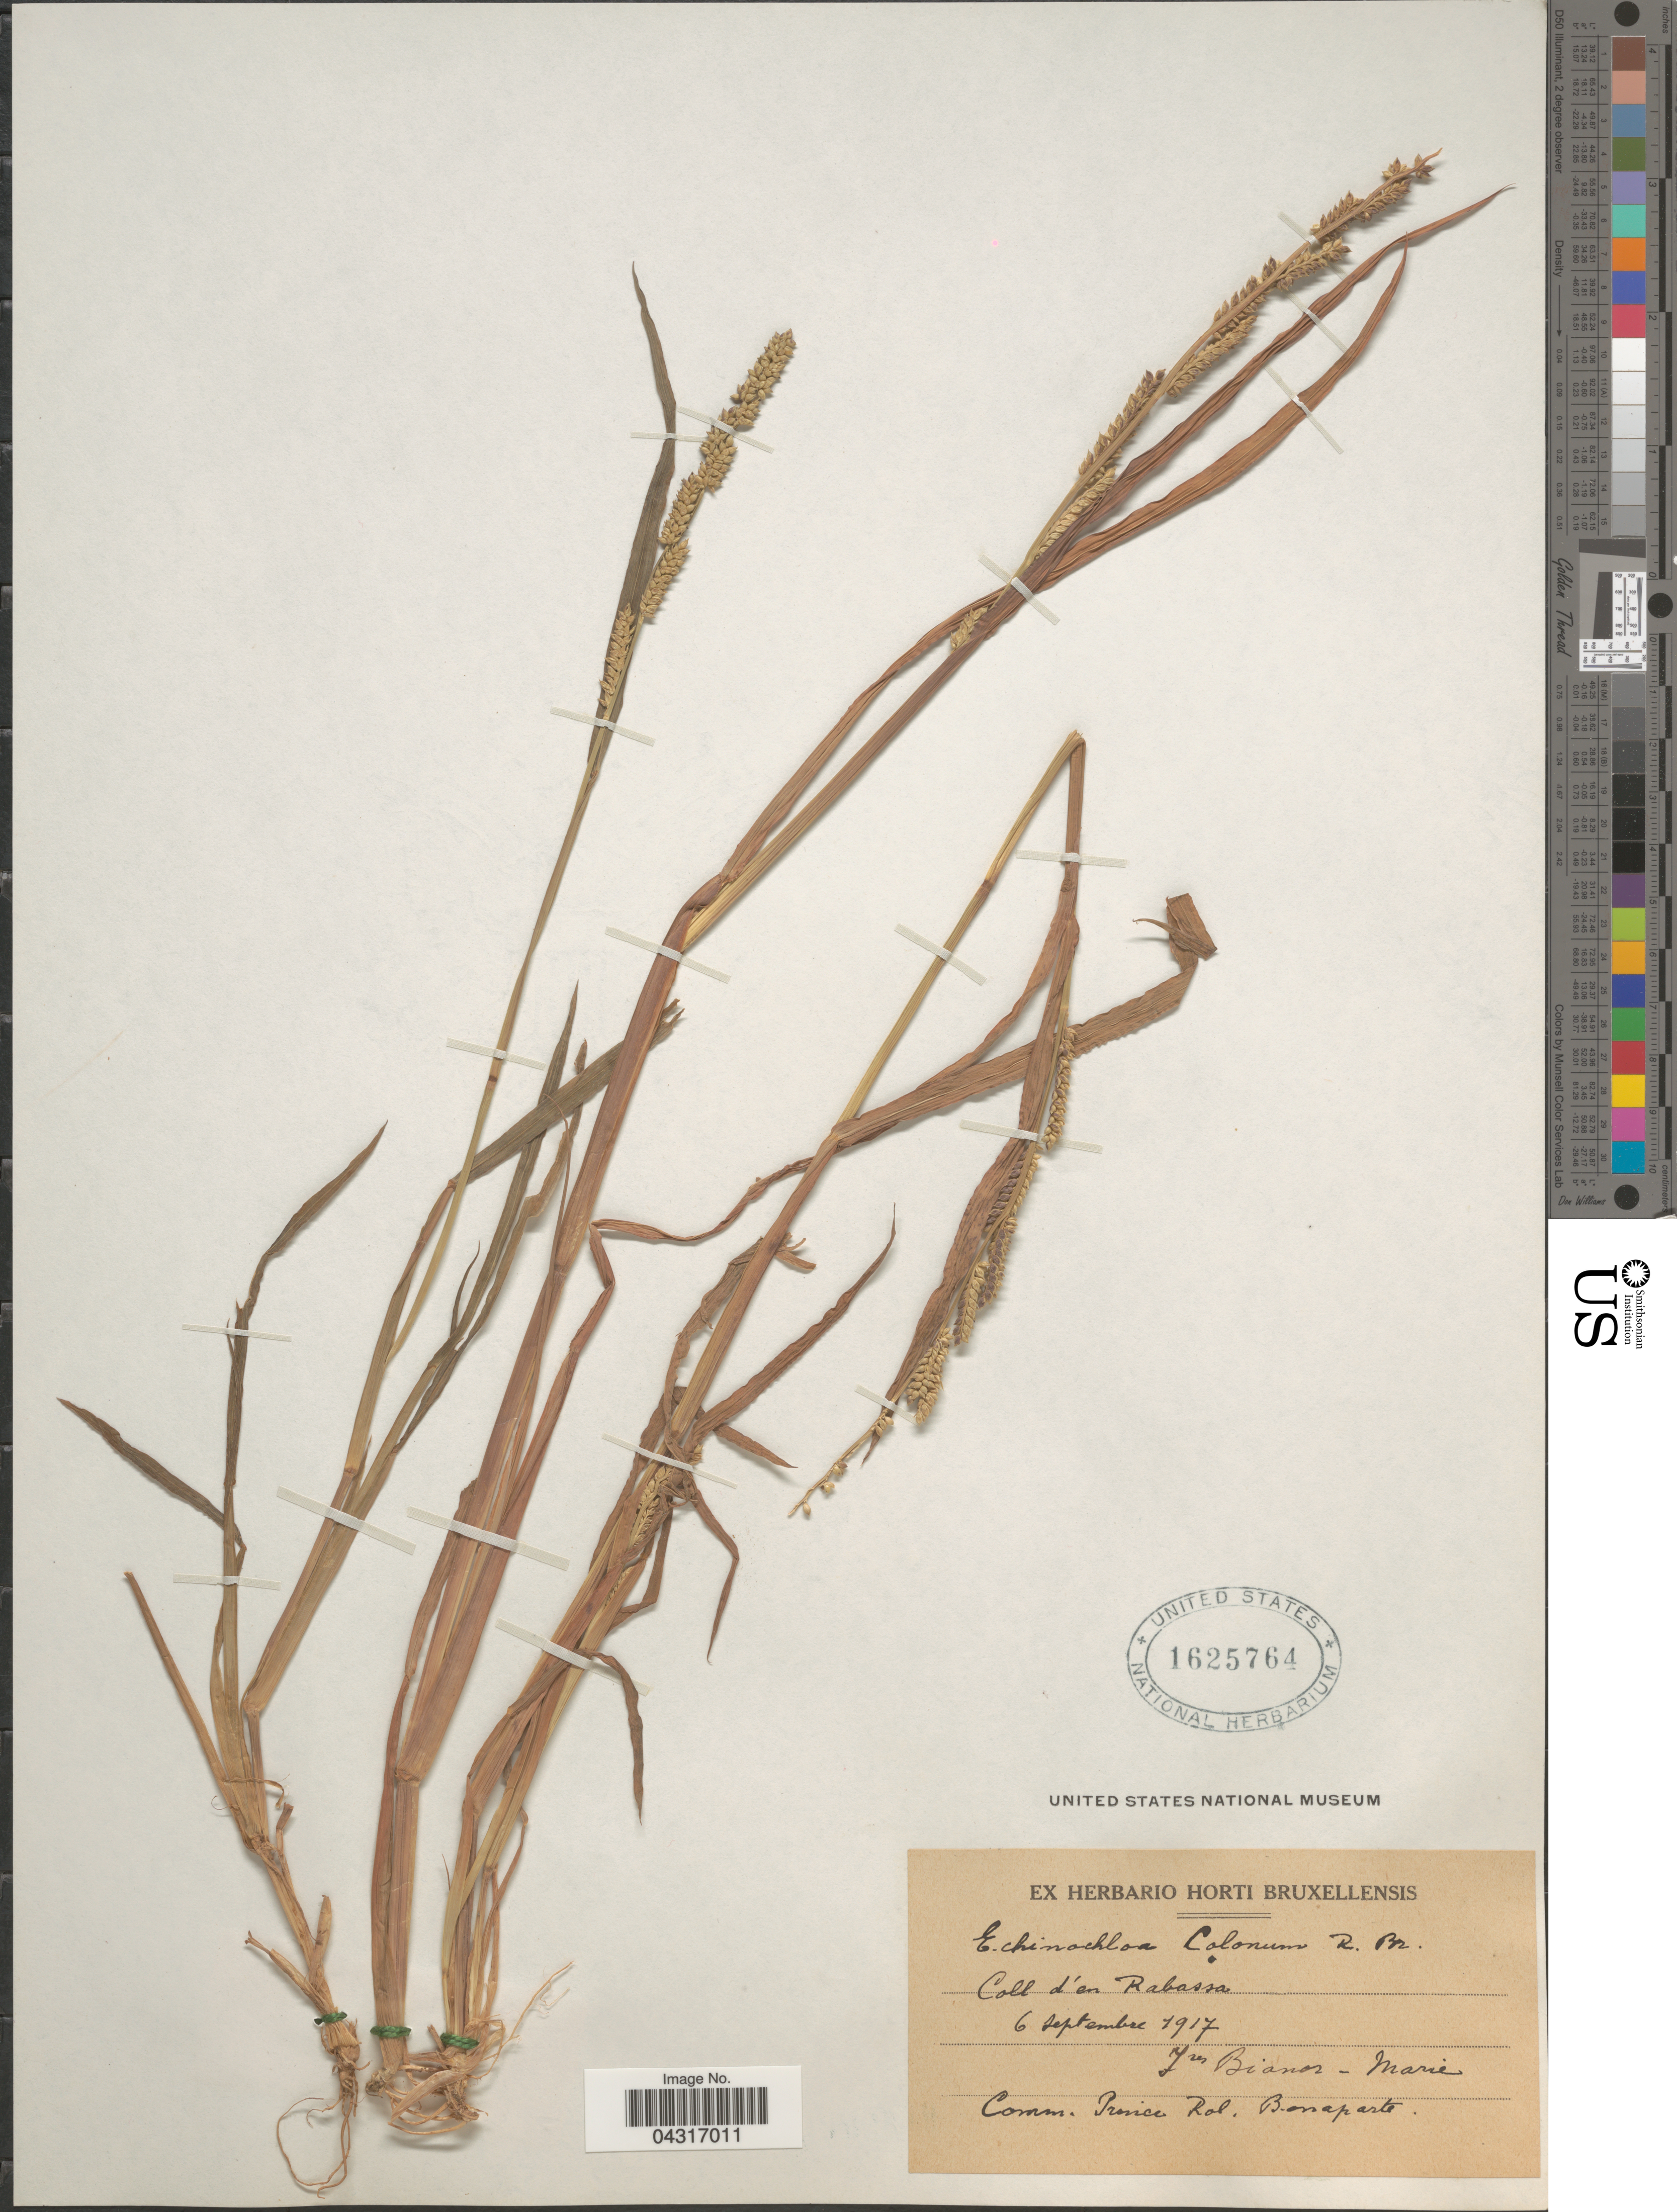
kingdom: Plantae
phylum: Tracheophyta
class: Liliopsida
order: Poales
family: Poaceae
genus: Echinochloa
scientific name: Echinochloa colona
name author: (L.) Link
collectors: F. Bianor-Marie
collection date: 1917-09-06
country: Spain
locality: Coll d'en Rabassa.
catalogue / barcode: US 1625764